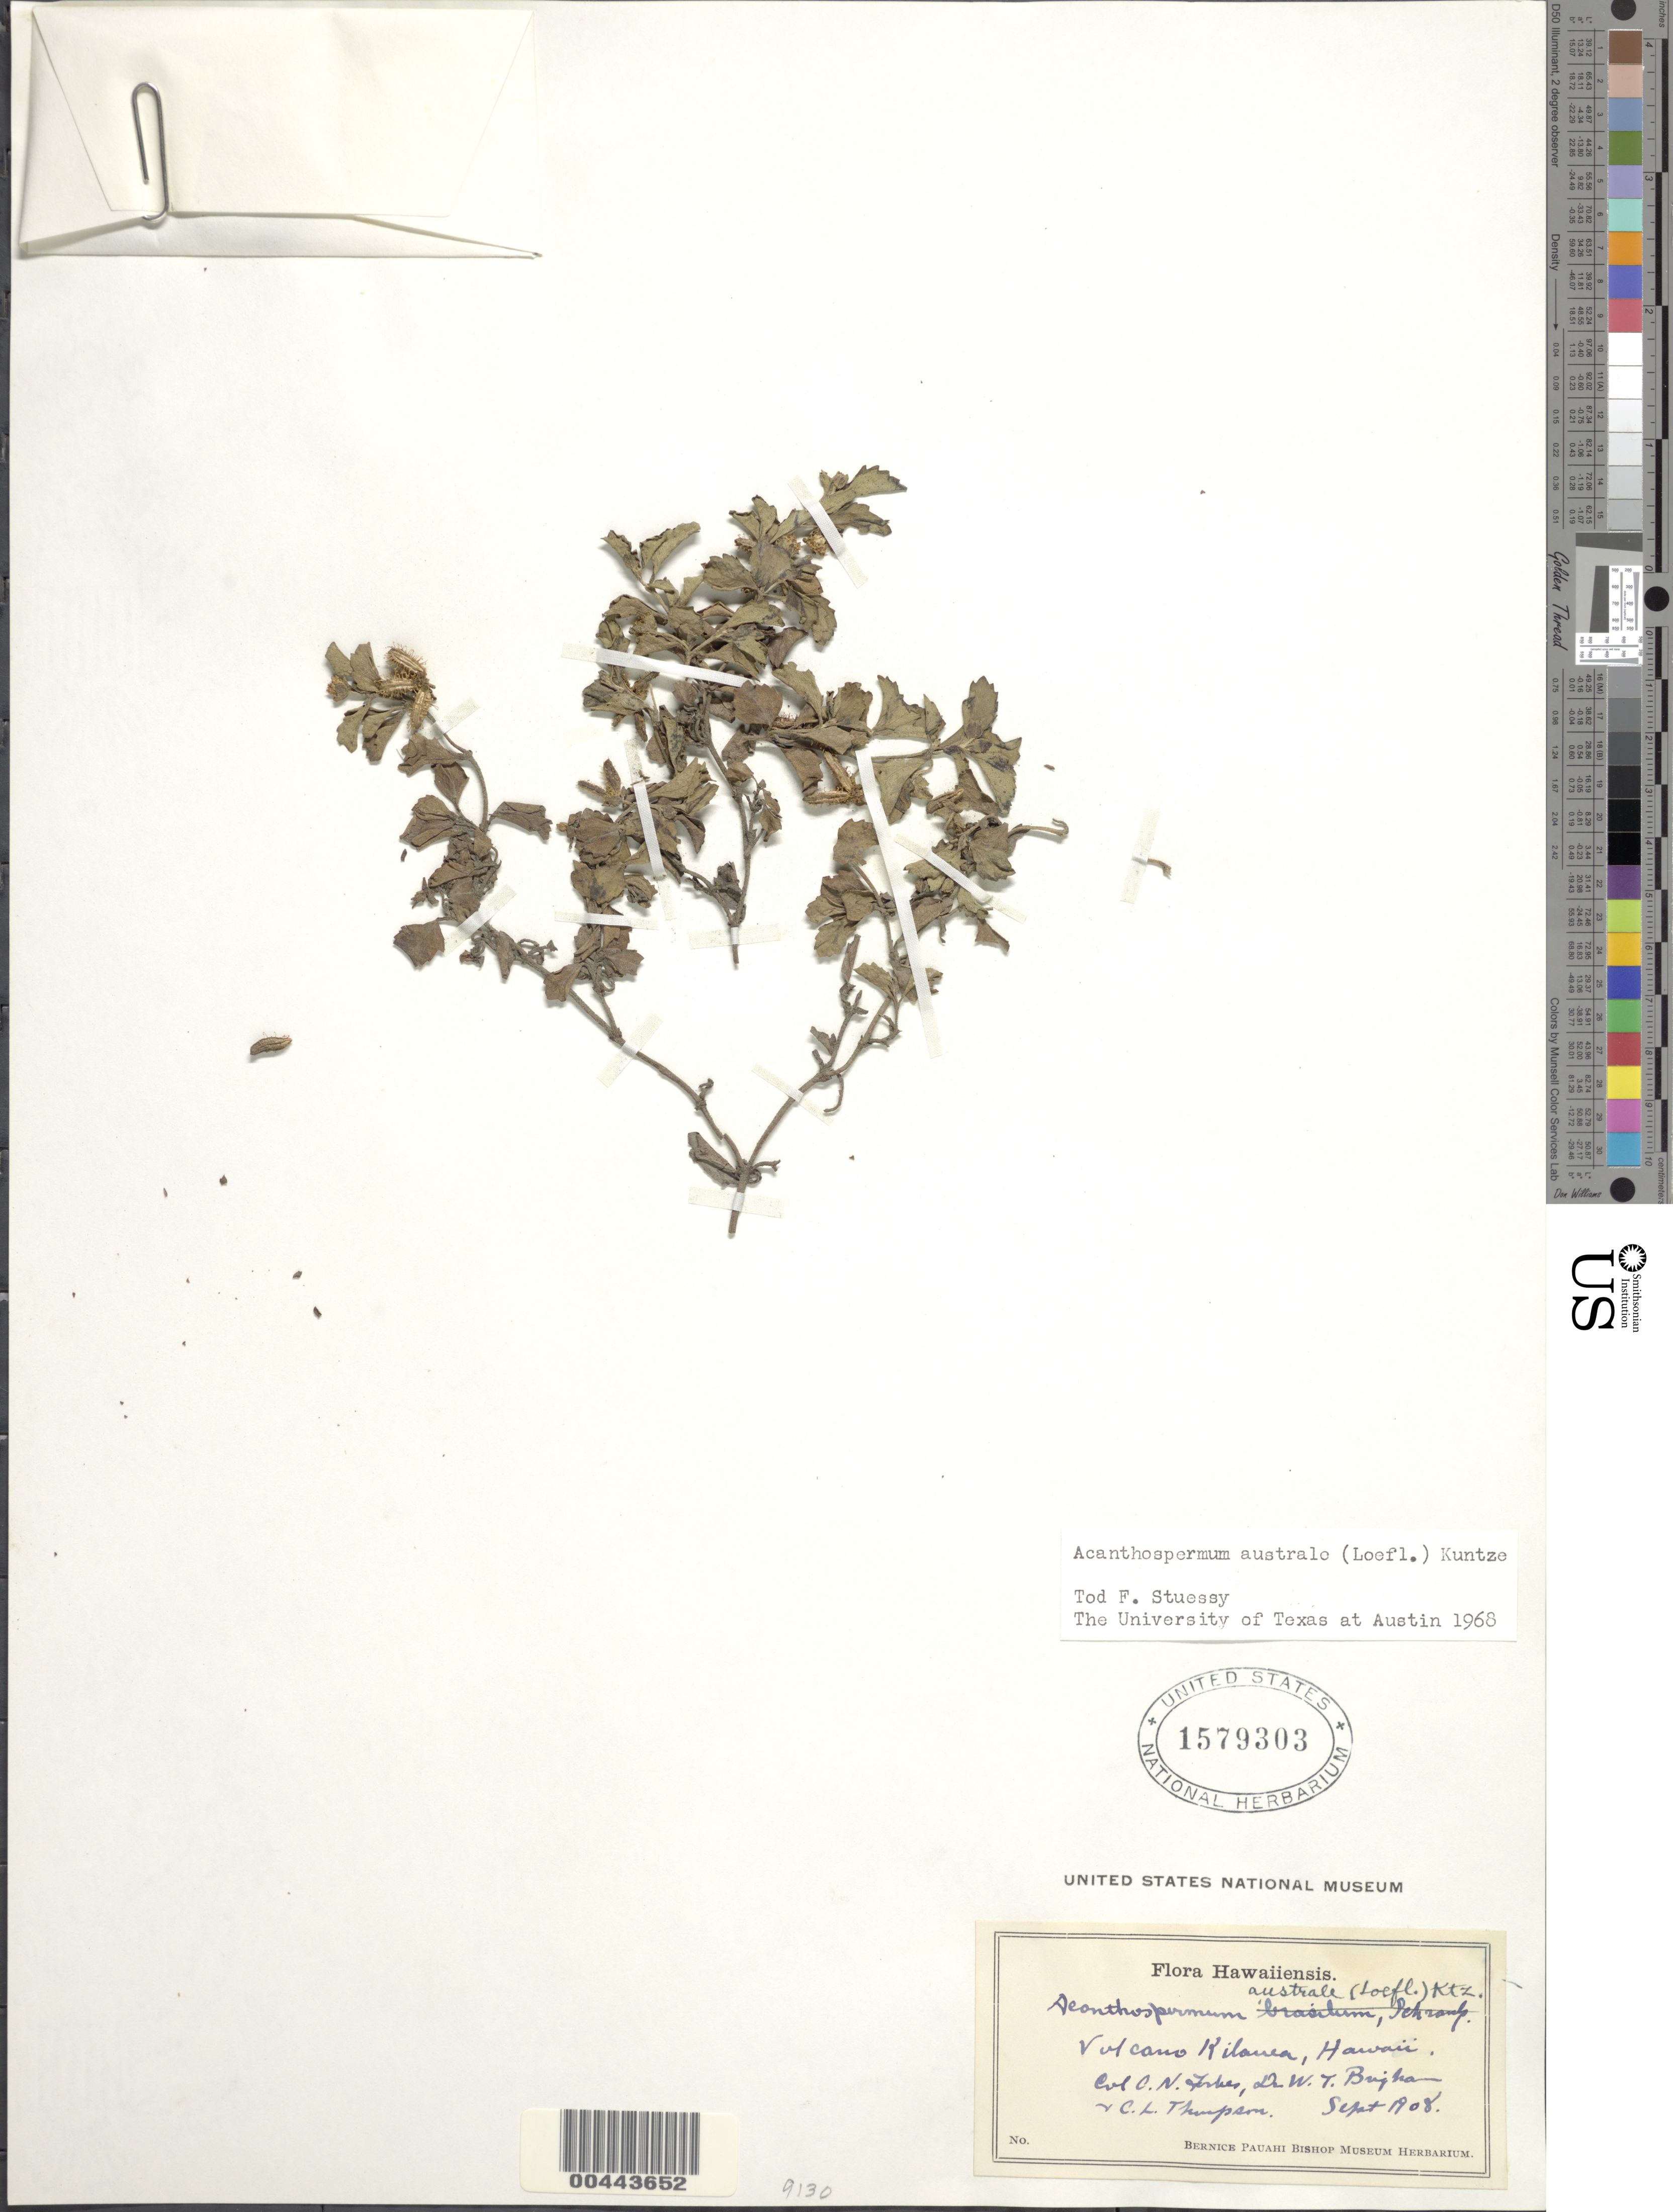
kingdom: Plantae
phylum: Tracheophyta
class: Magnoliopsida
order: Asterales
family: Asteraceae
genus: Acanthospermum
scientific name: Acanthospermum australe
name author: (Loefl.) Kuntze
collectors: C. N. Forbes, W. T. Brigham & C. L. Thompson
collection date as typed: Sep 1908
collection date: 1908-09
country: United States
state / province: Hawaii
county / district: Hawaii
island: Hawaii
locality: Voclano Kilauea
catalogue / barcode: US 1579303